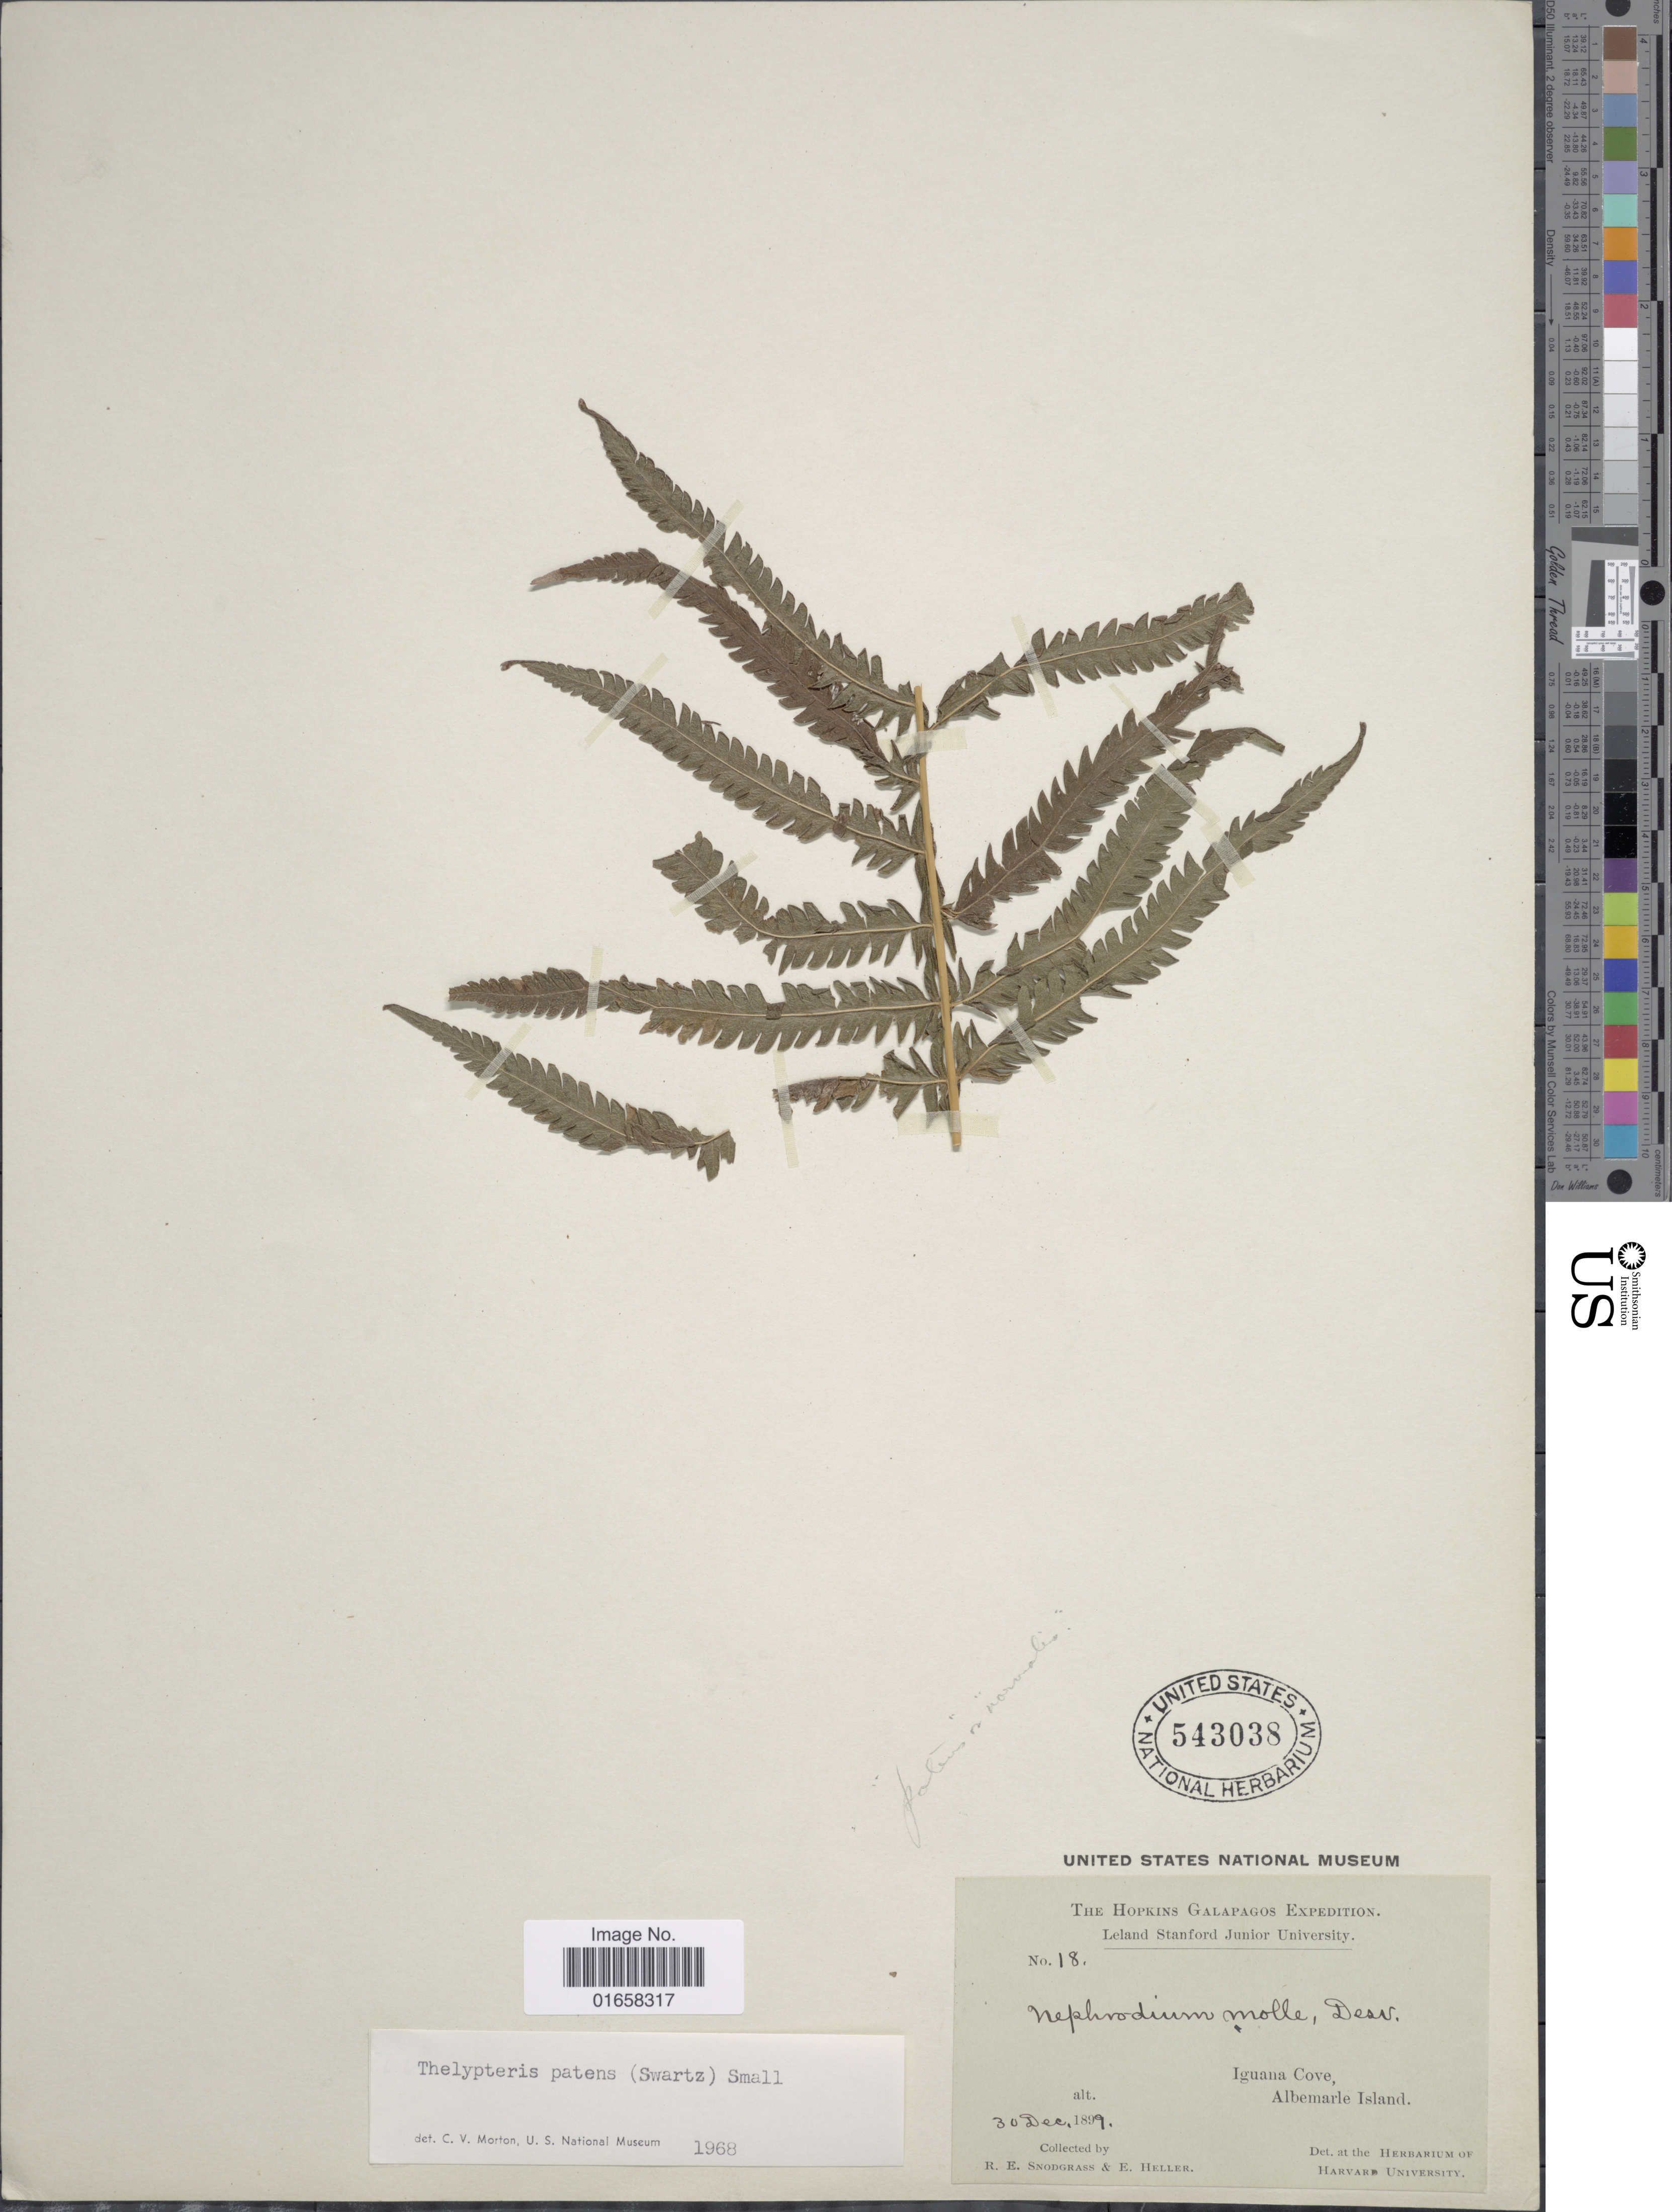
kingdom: Plantae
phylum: Tracheophyta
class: Polypodiopsida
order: Polypodiales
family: Thelypteridaceae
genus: Christella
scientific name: Christella patens var. patens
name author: (Sw.) Holttum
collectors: R. E. Snodgrass & E. Heller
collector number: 18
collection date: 1899-12-30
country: Ecuador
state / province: Colón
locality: Iguana Cove, Albemarle Island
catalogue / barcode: US 543038